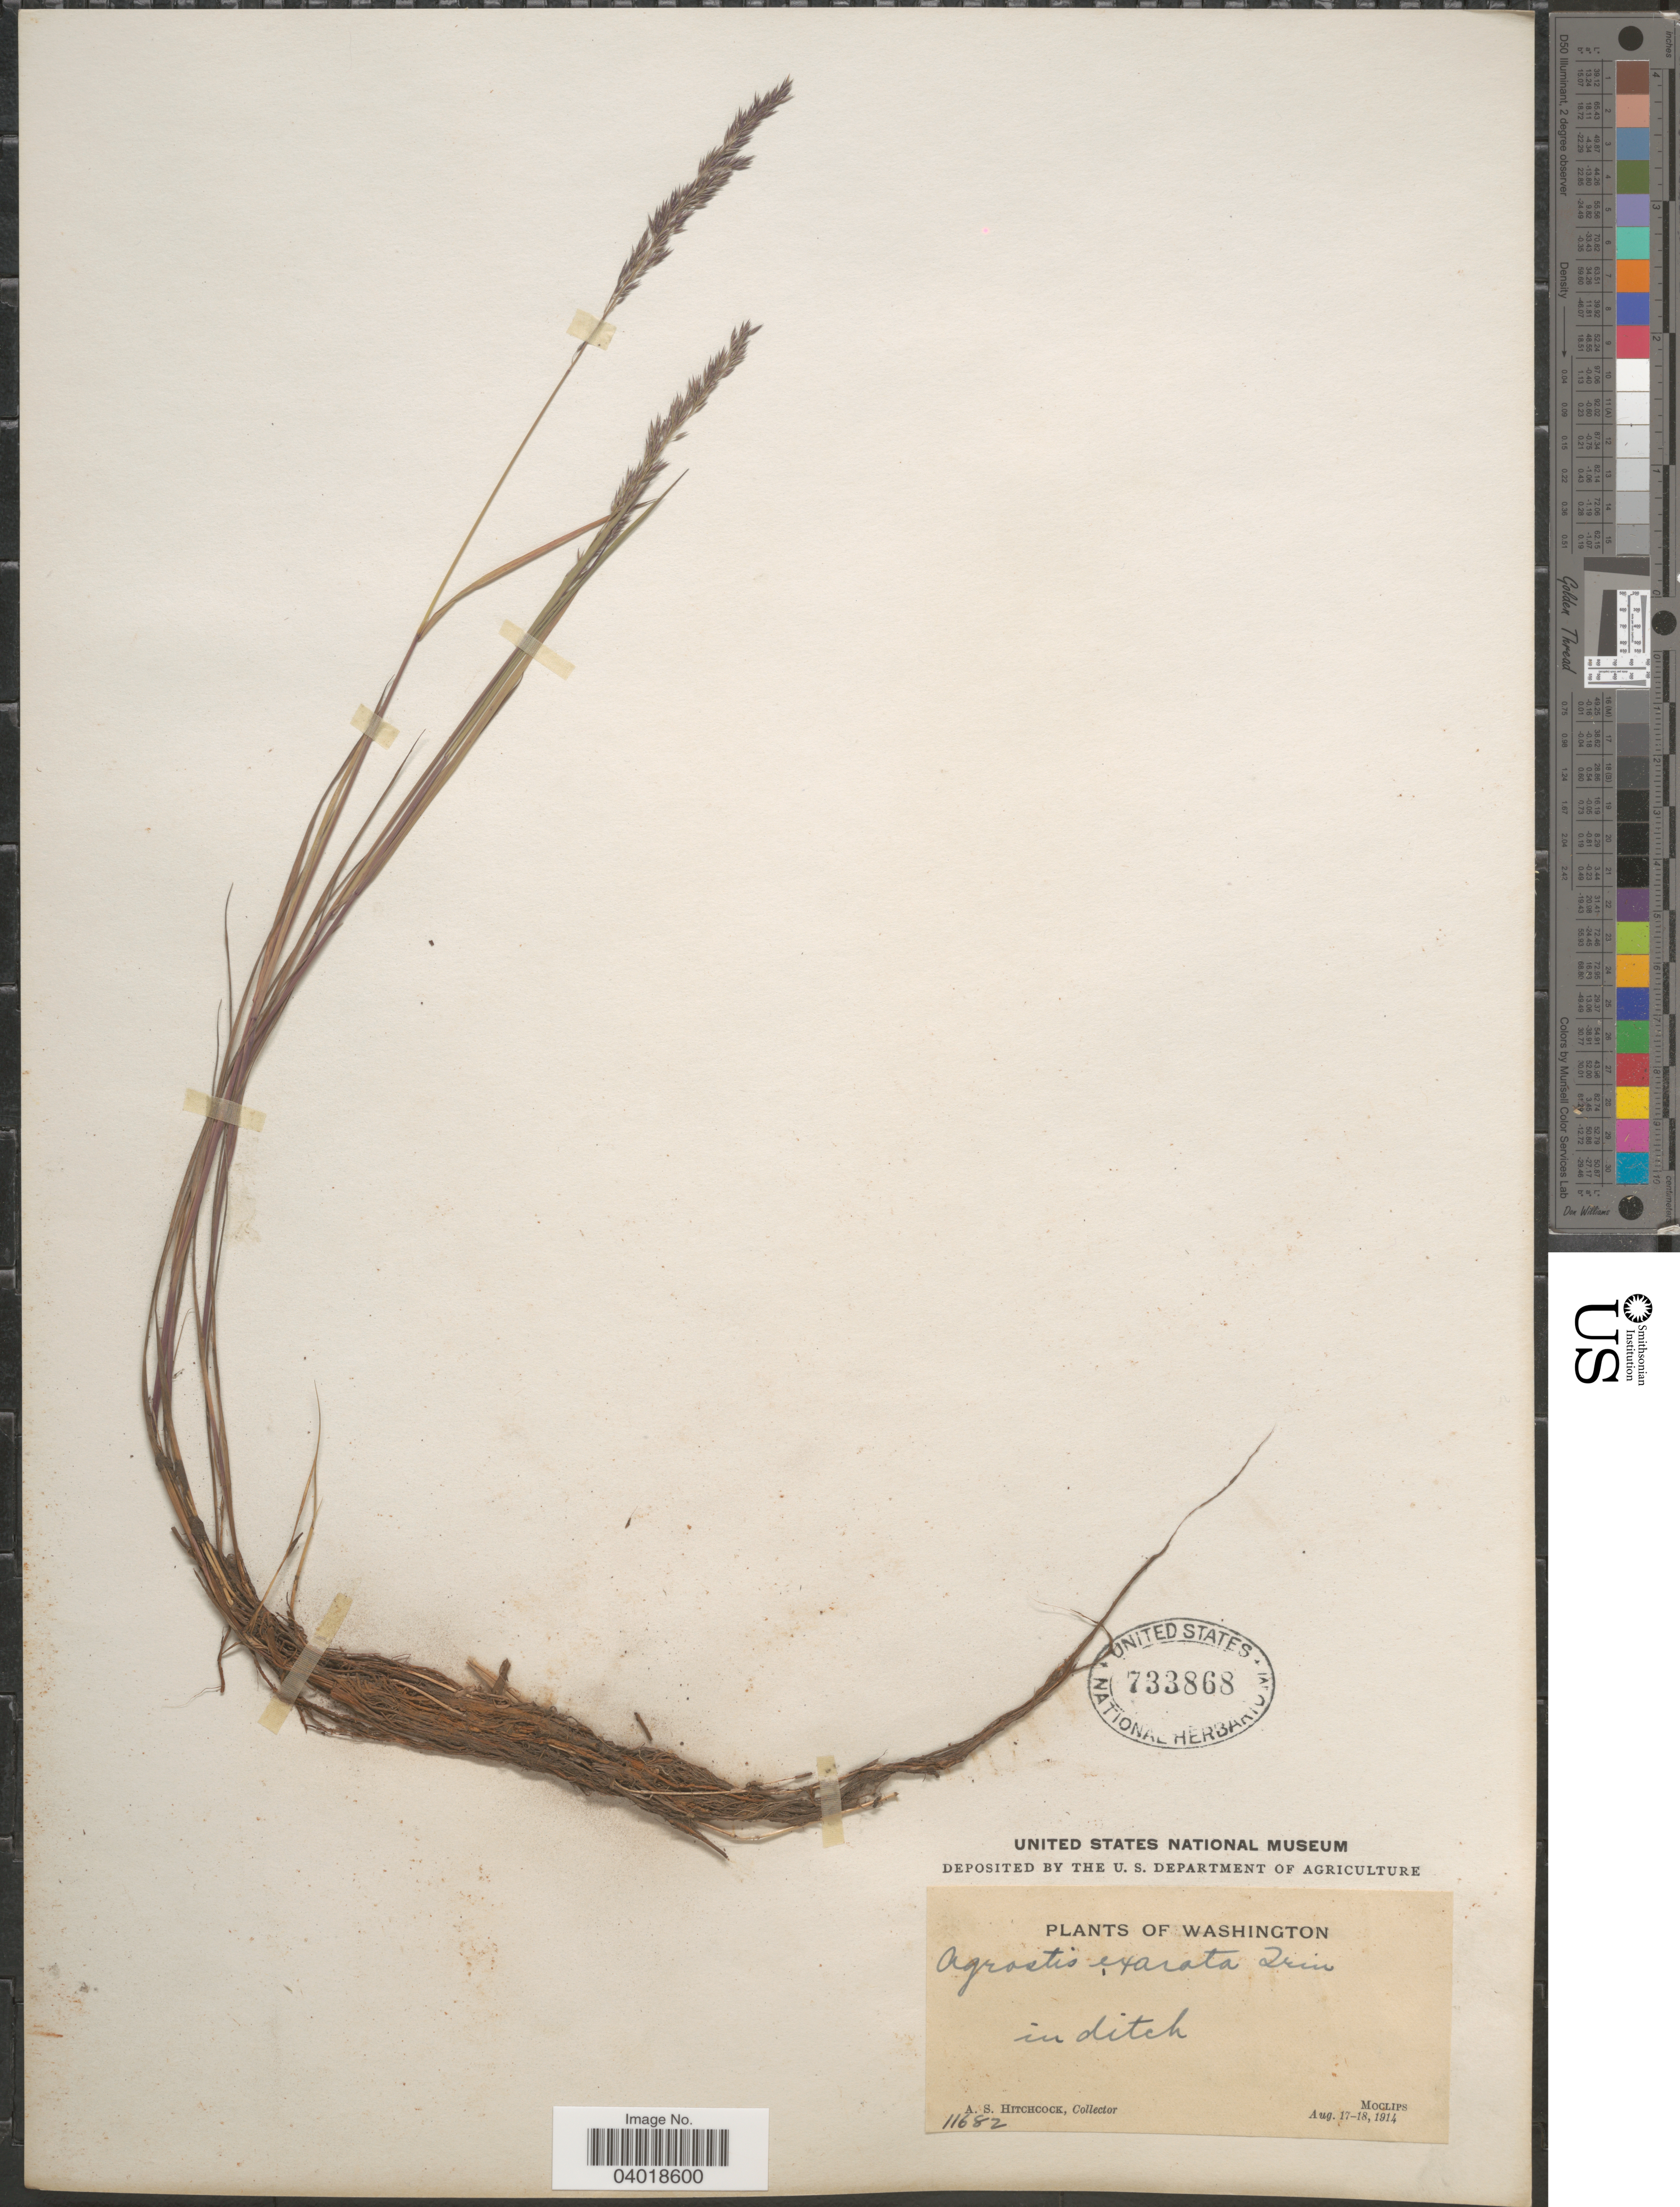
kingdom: Plantae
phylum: Tracheophyta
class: Liliopsida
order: Poales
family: Poaceae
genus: Agrostis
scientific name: Agrostis exarata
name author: Trin.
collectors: A. S. Hitchcock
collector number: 11682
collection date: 1914-08-17/1914-08-18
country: United States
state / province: Washington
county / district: Grays Harbor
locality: Moclips.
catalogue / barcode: US 733868